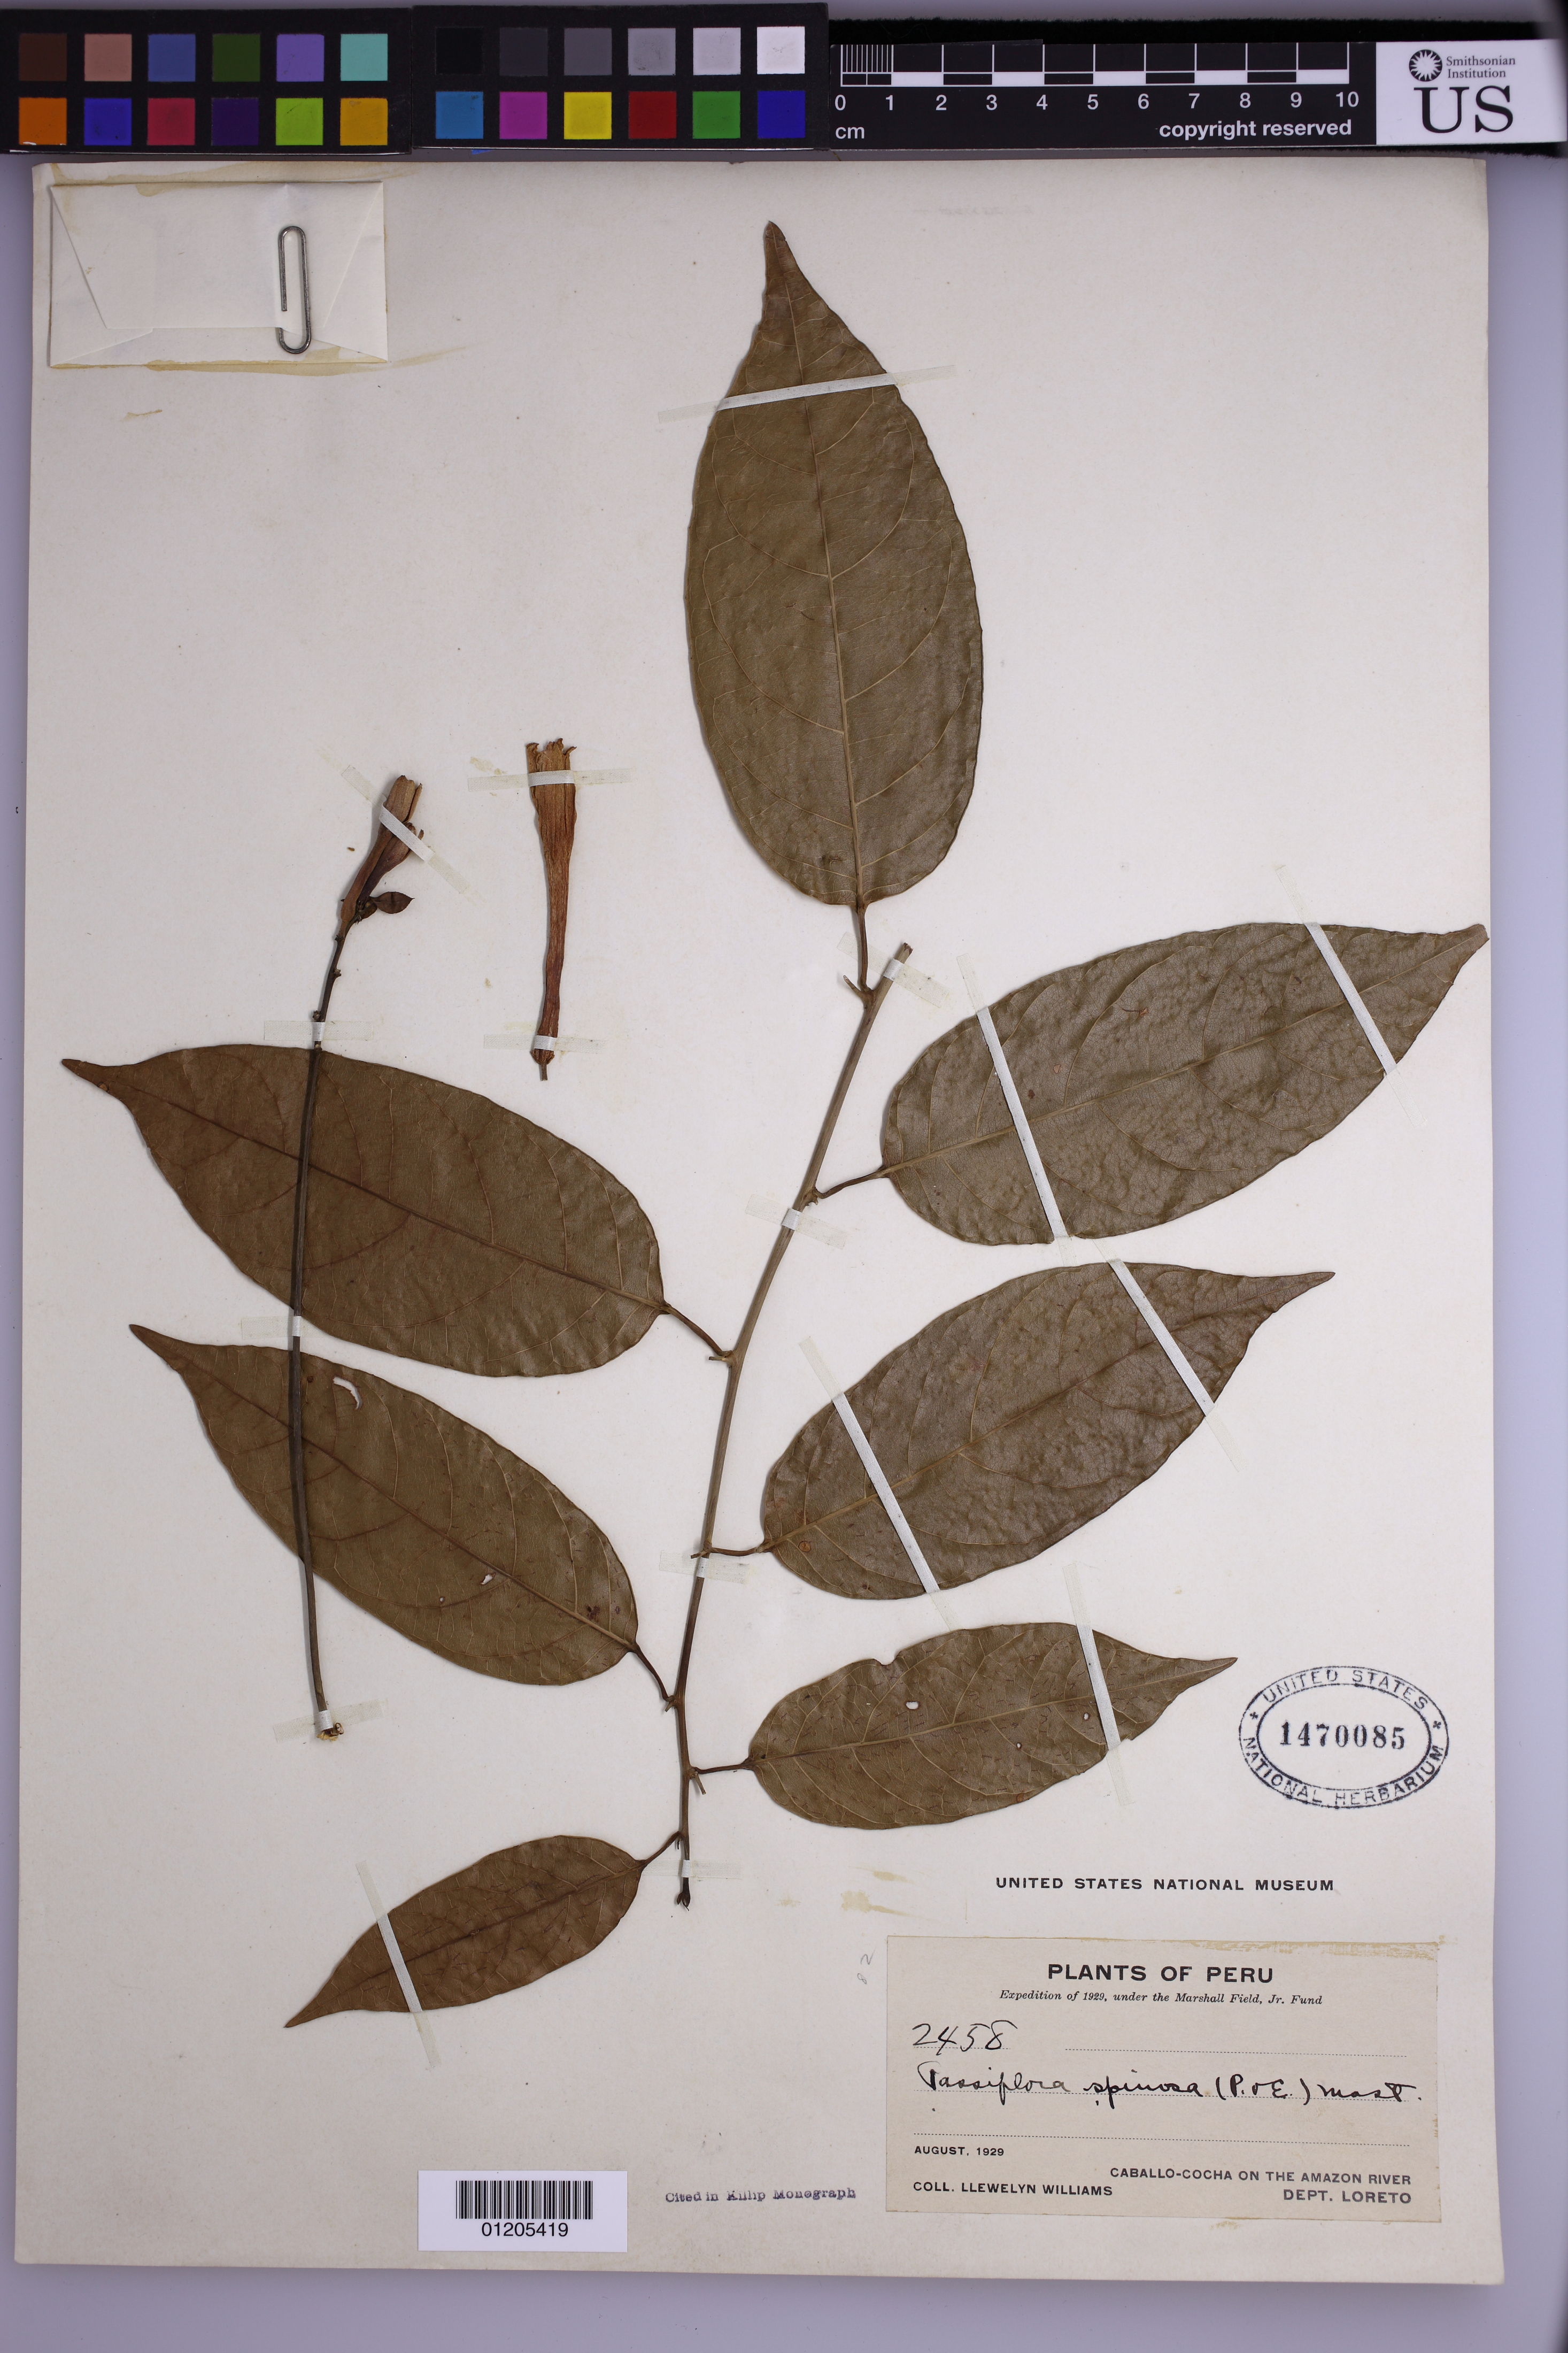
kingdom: Plantae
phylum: Tracheophyta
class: Magnoliopsida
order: Malpighiales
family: Passifloraceae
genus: Passiflora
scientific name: Passiflora spinosa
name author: (Poepp. & Endl.) Mast.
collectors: Ll. Williams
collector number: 2458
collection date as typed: Aug 1929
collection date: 1929-08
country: Peru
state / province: Loreto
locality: Caballo-Cocha on the Amazon River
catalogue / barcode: US 1470085